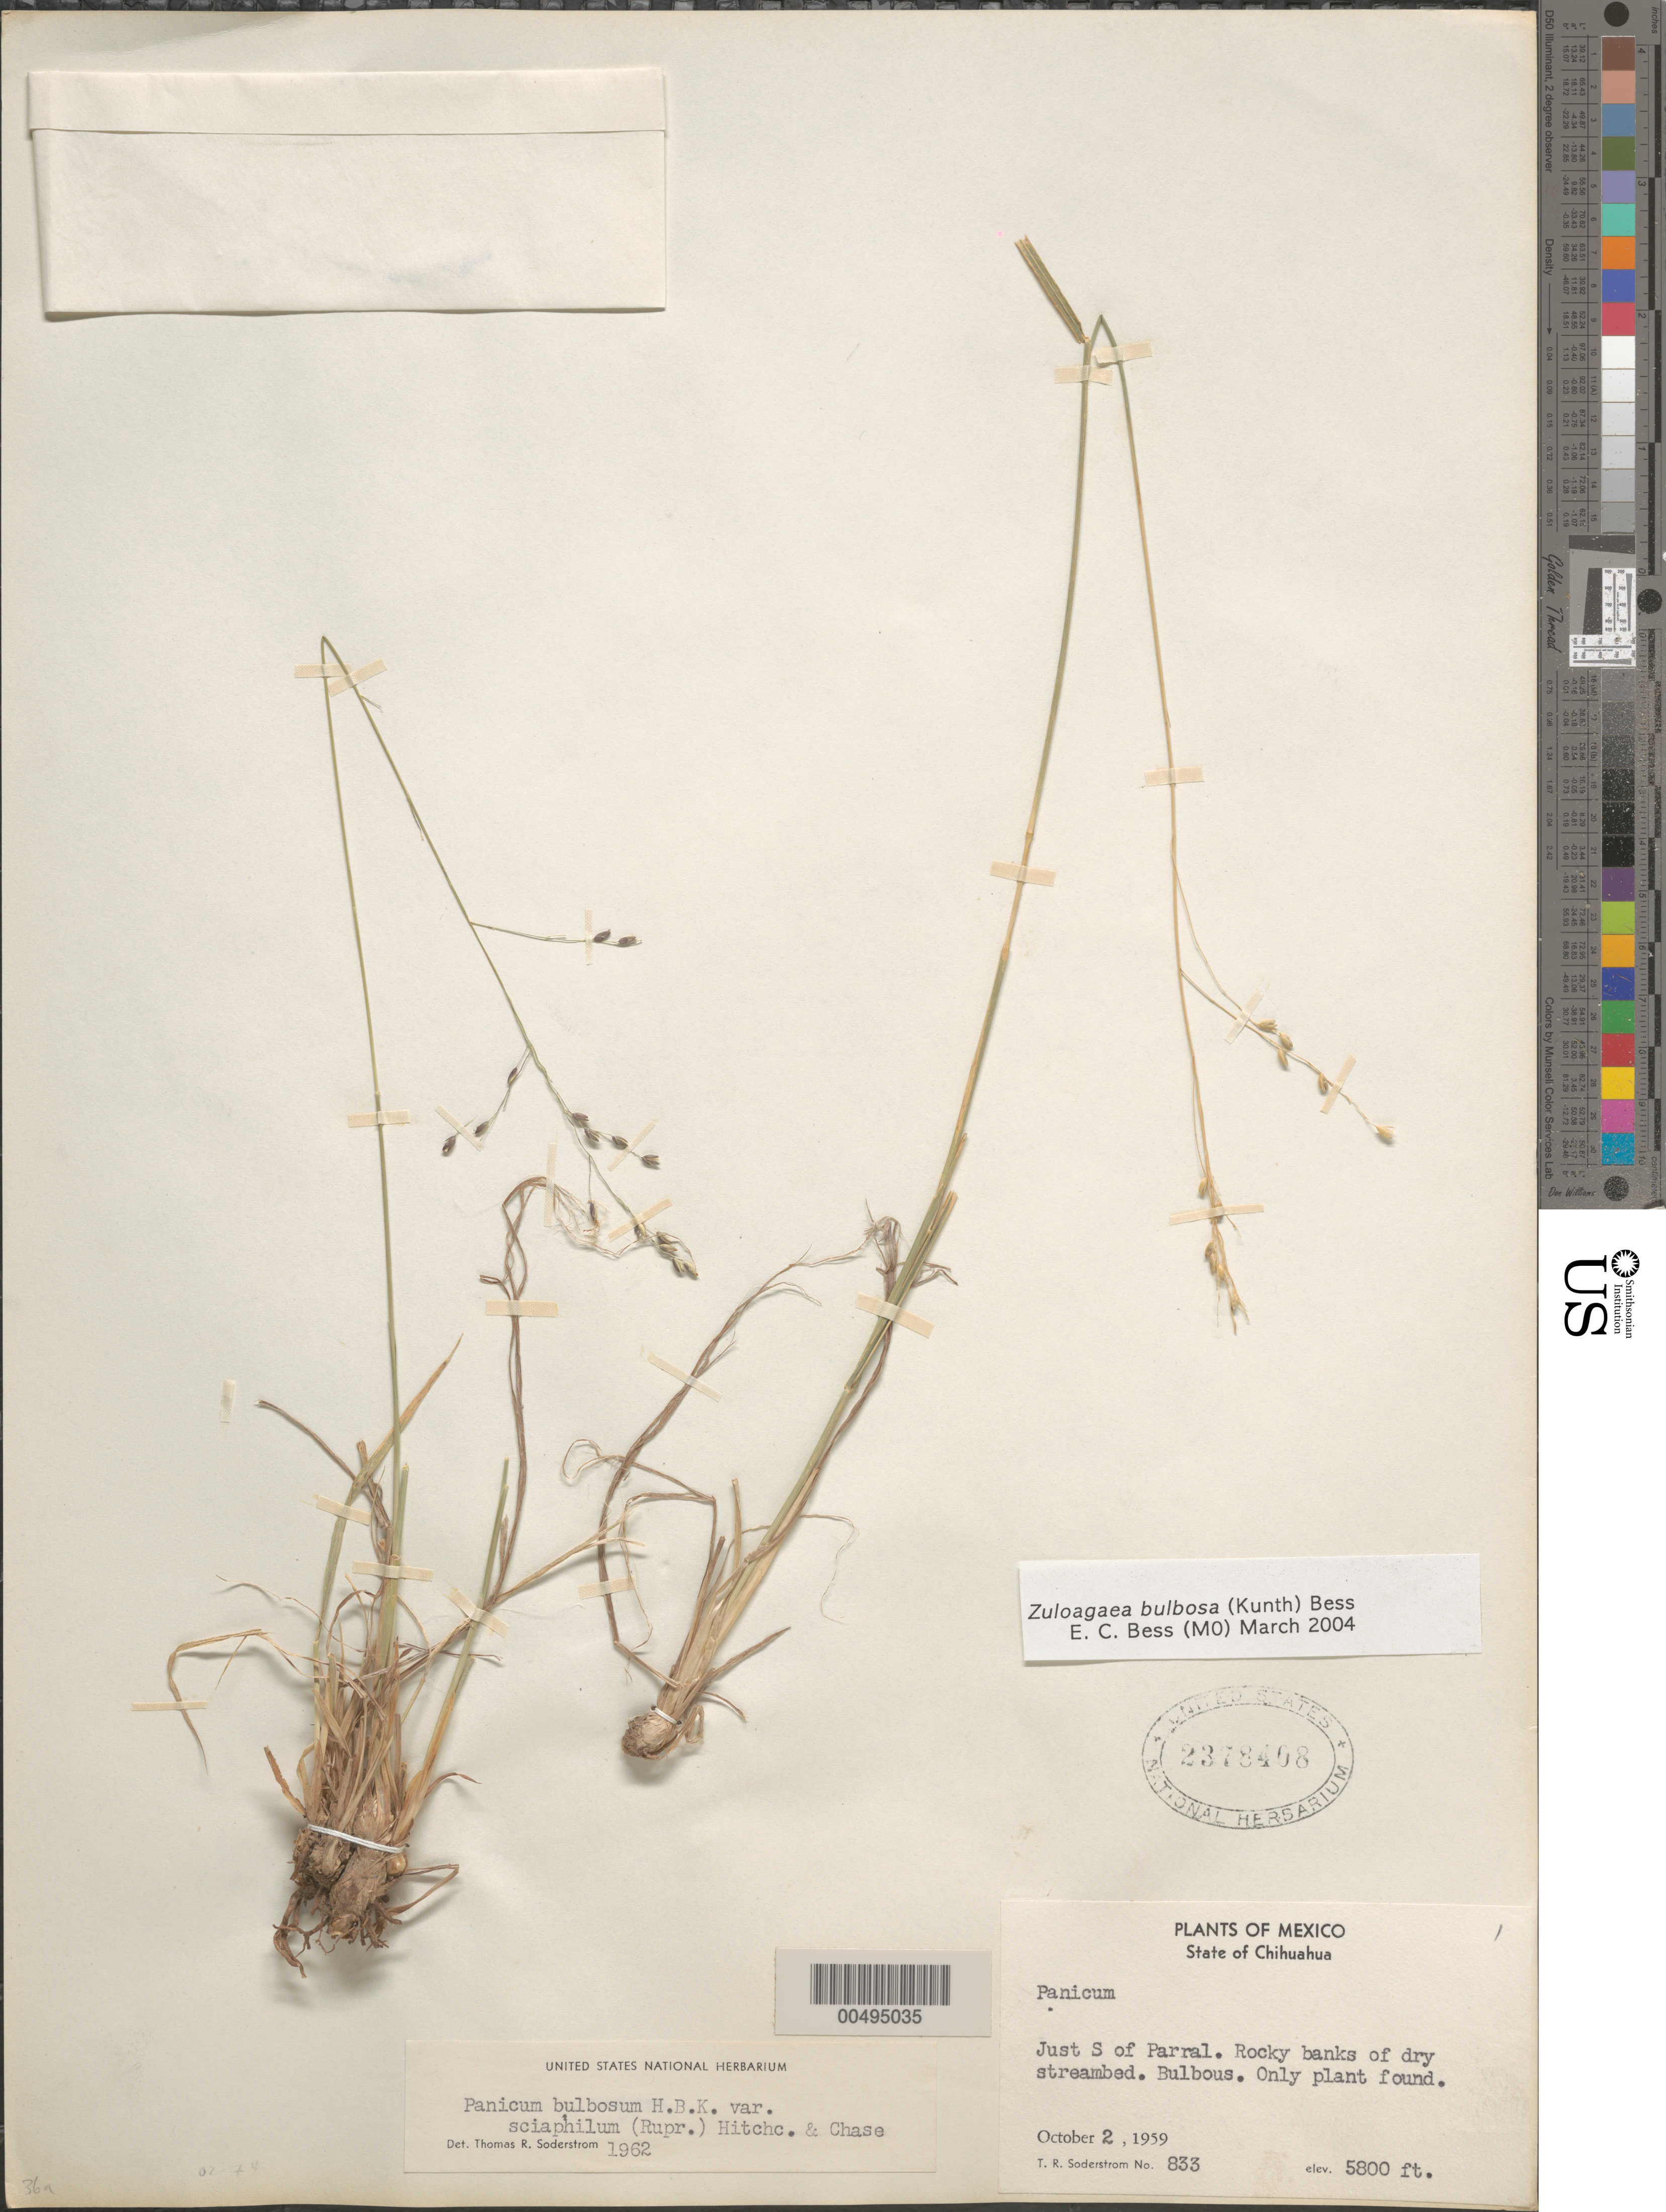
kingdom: Plantae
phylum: Tracheophyta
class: Liliopsida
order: Poales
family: Poaceae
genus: Panicum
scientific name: Panicum bulbosum subsp. sciaphilum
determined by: Soderstrom, T. R.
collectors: T. R. Soderstrom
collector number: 833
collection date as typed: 2 Oct 1959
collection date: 1959-10-02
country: Mexico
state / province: Chihuahua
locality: Just S of Parral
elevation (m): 1768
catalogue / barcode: US 2378408